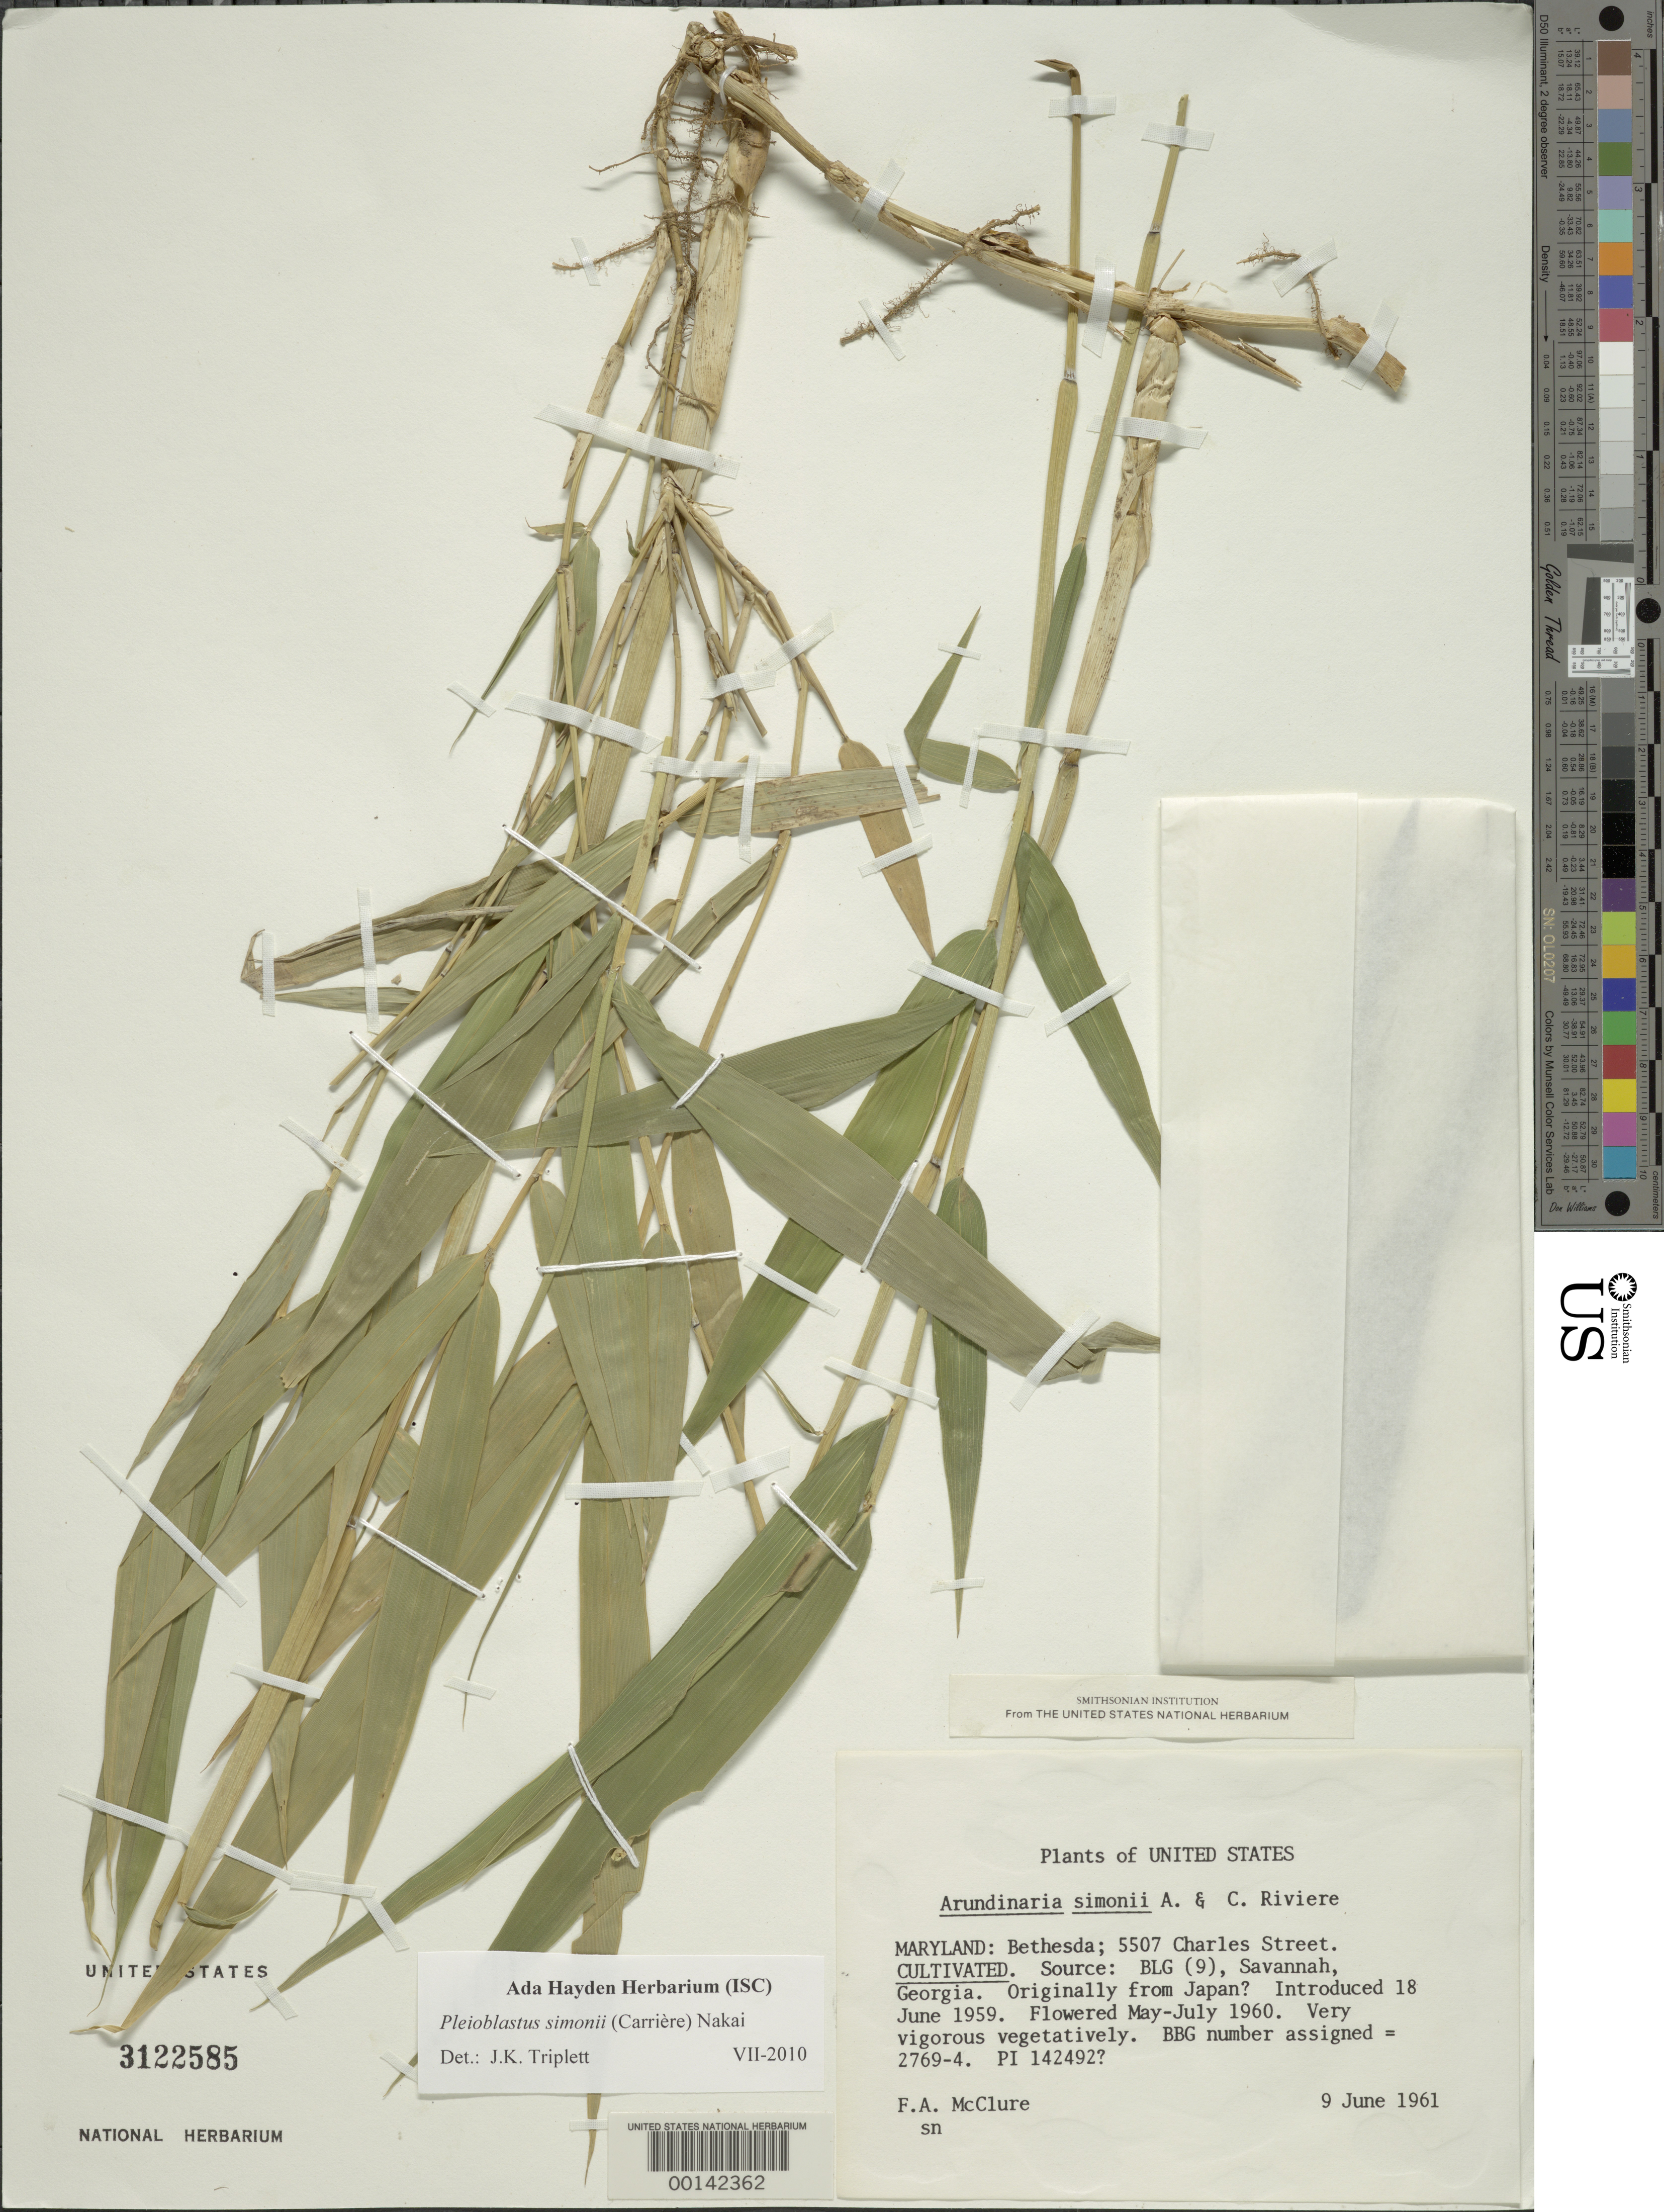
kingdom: Plantae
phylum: Tracheophyta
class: Liliopsida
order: Poales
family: Poaceae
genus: Pleioblastus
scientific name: Pleioblastus simonii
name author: (Carrière) Nakai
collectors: F. A. McClure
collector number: BBG 2769-4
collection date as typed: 09 Jun 1961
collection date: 1961-06-09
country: United States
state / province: Maryland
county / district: Montgomery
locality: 5507 Charles Street, Bethesda (McClure's garden)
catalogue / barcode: US 3122585